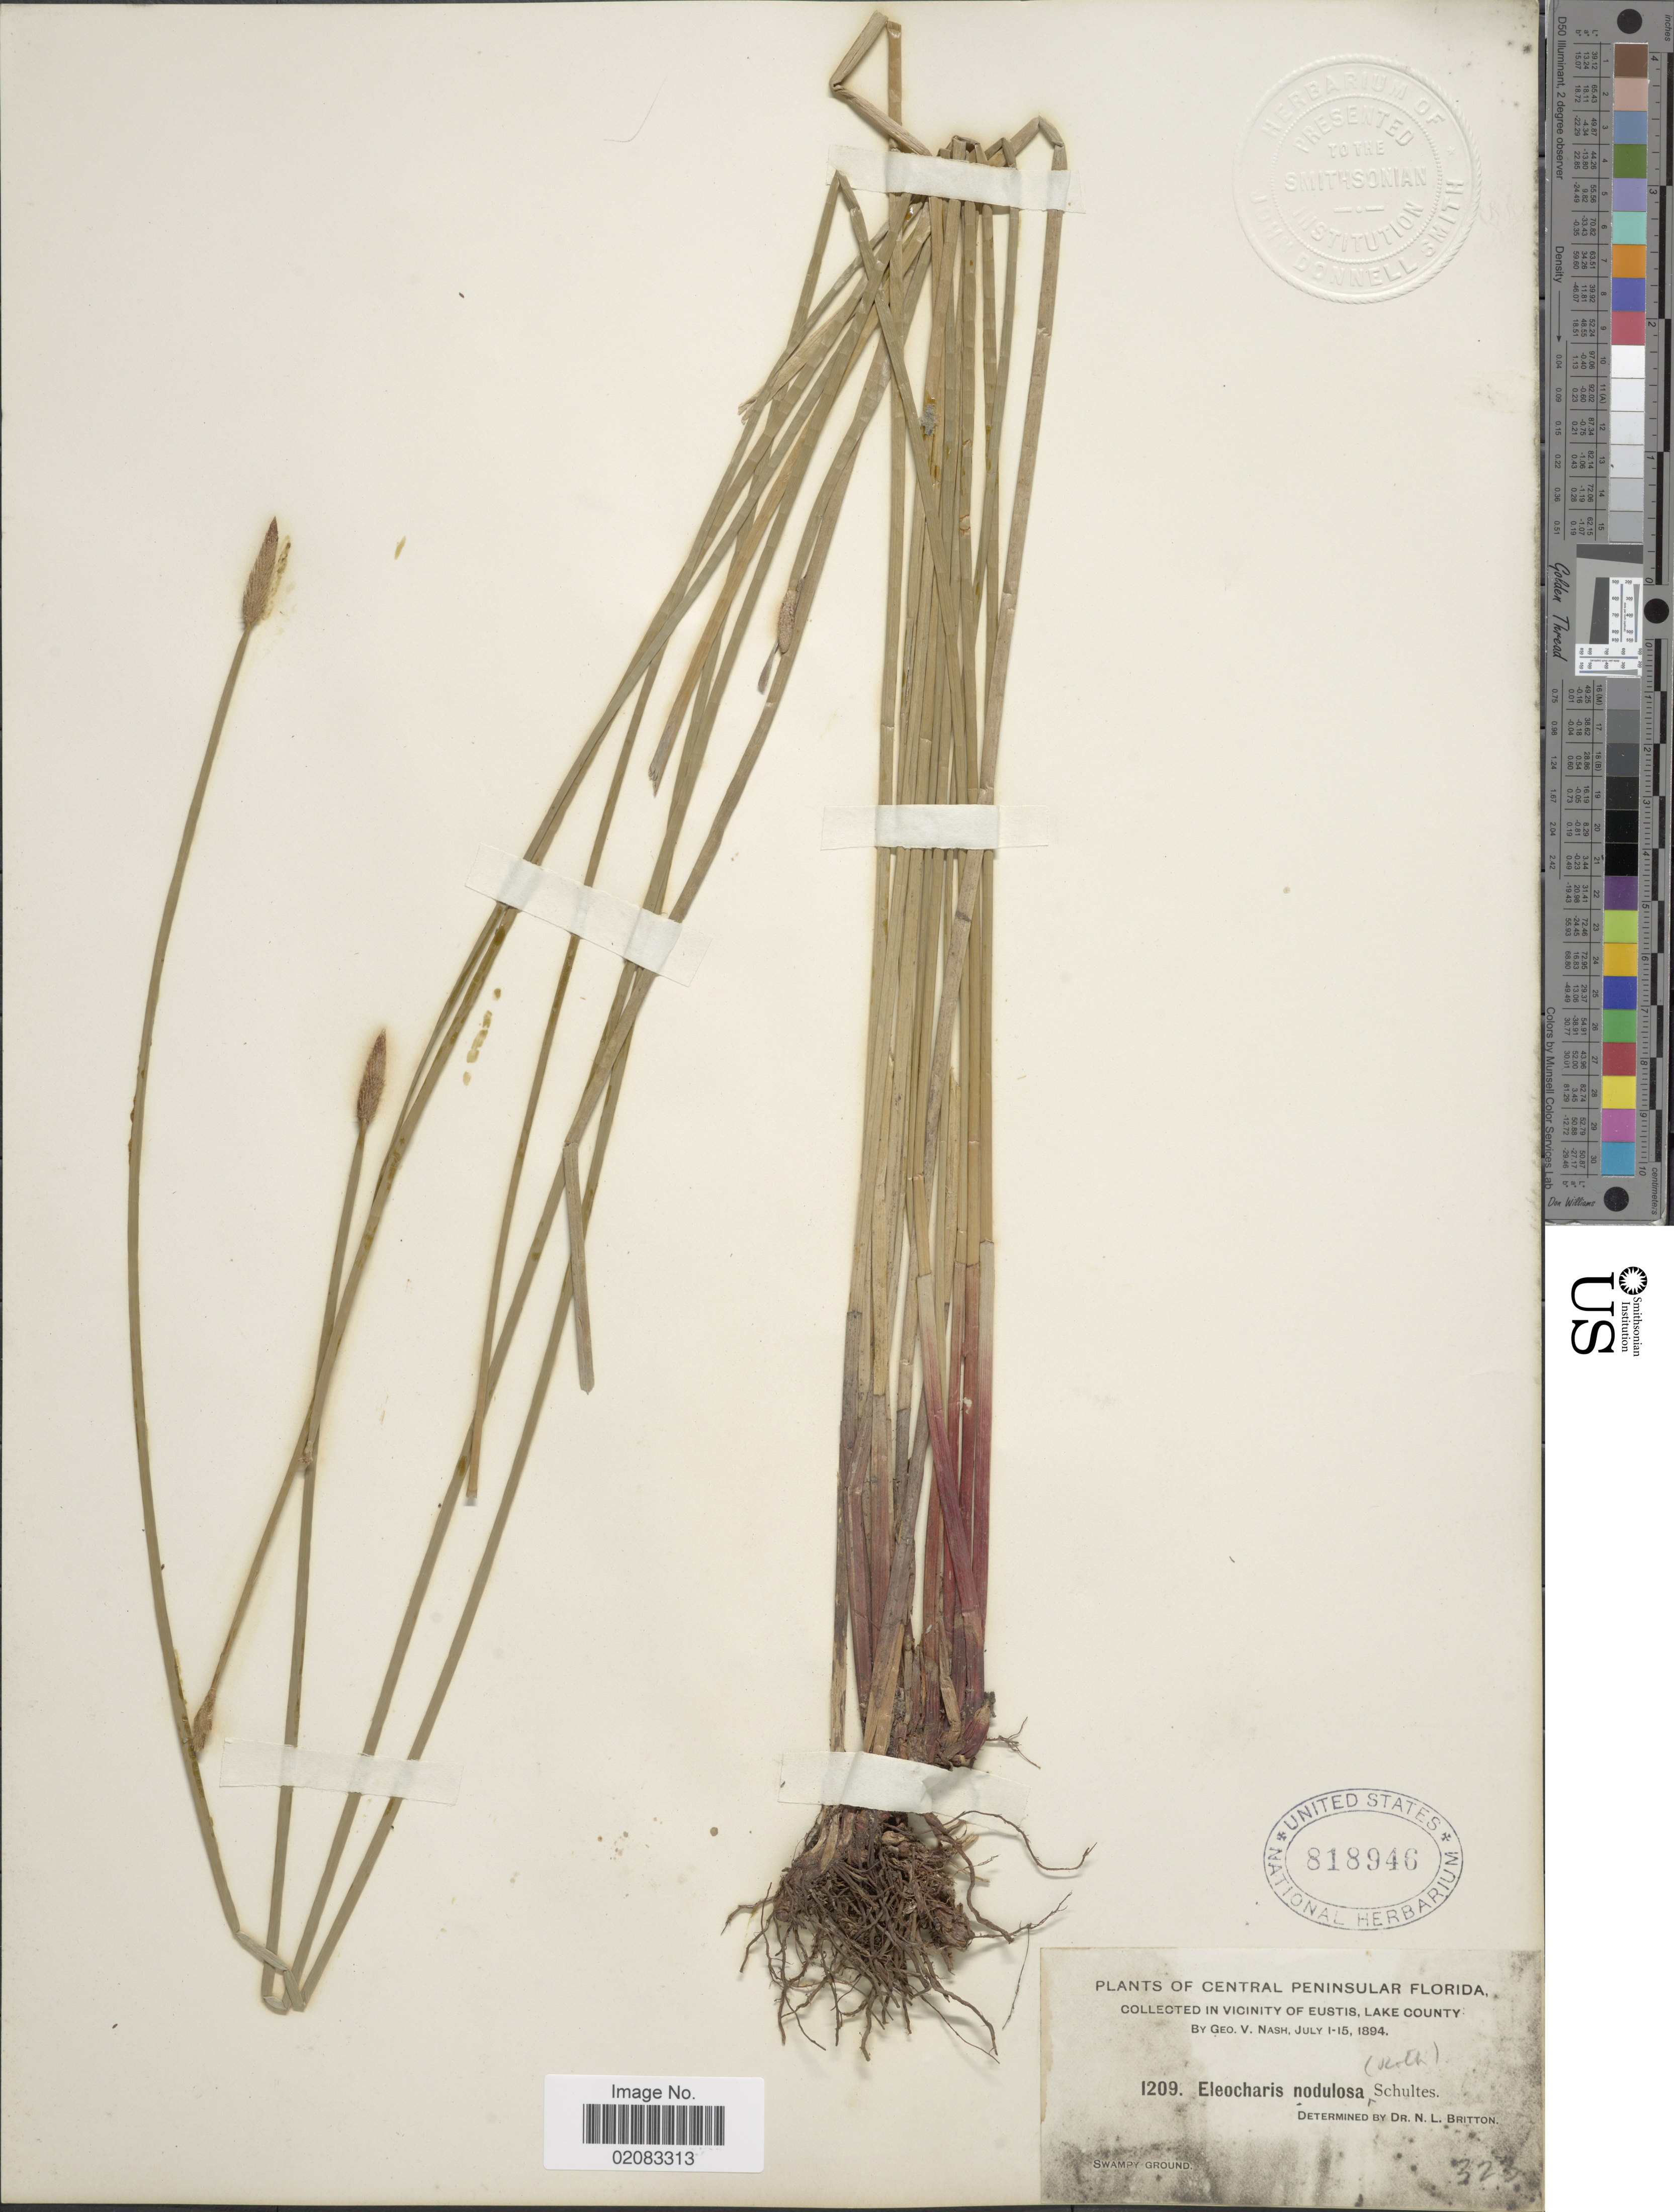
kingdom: Plantae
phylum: Tracheophyta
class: Liliopsida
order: Poales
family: Cyperaceae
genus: Eleocharis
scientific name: Eleocharis montana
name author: (Kunth) Roem. & Schult.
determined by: Strong, Mark T., (BOT), Smithsonian Institution - National Museum of Natural History (UNITED STATES)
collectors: G. V. Nash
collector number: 1209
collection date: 1894-07-01/1894-07-15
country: United States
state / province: Florida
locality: Central Peninsular Florida, in vicinity of Eustis Lake County, Swampy Ground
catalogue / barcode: US 818946